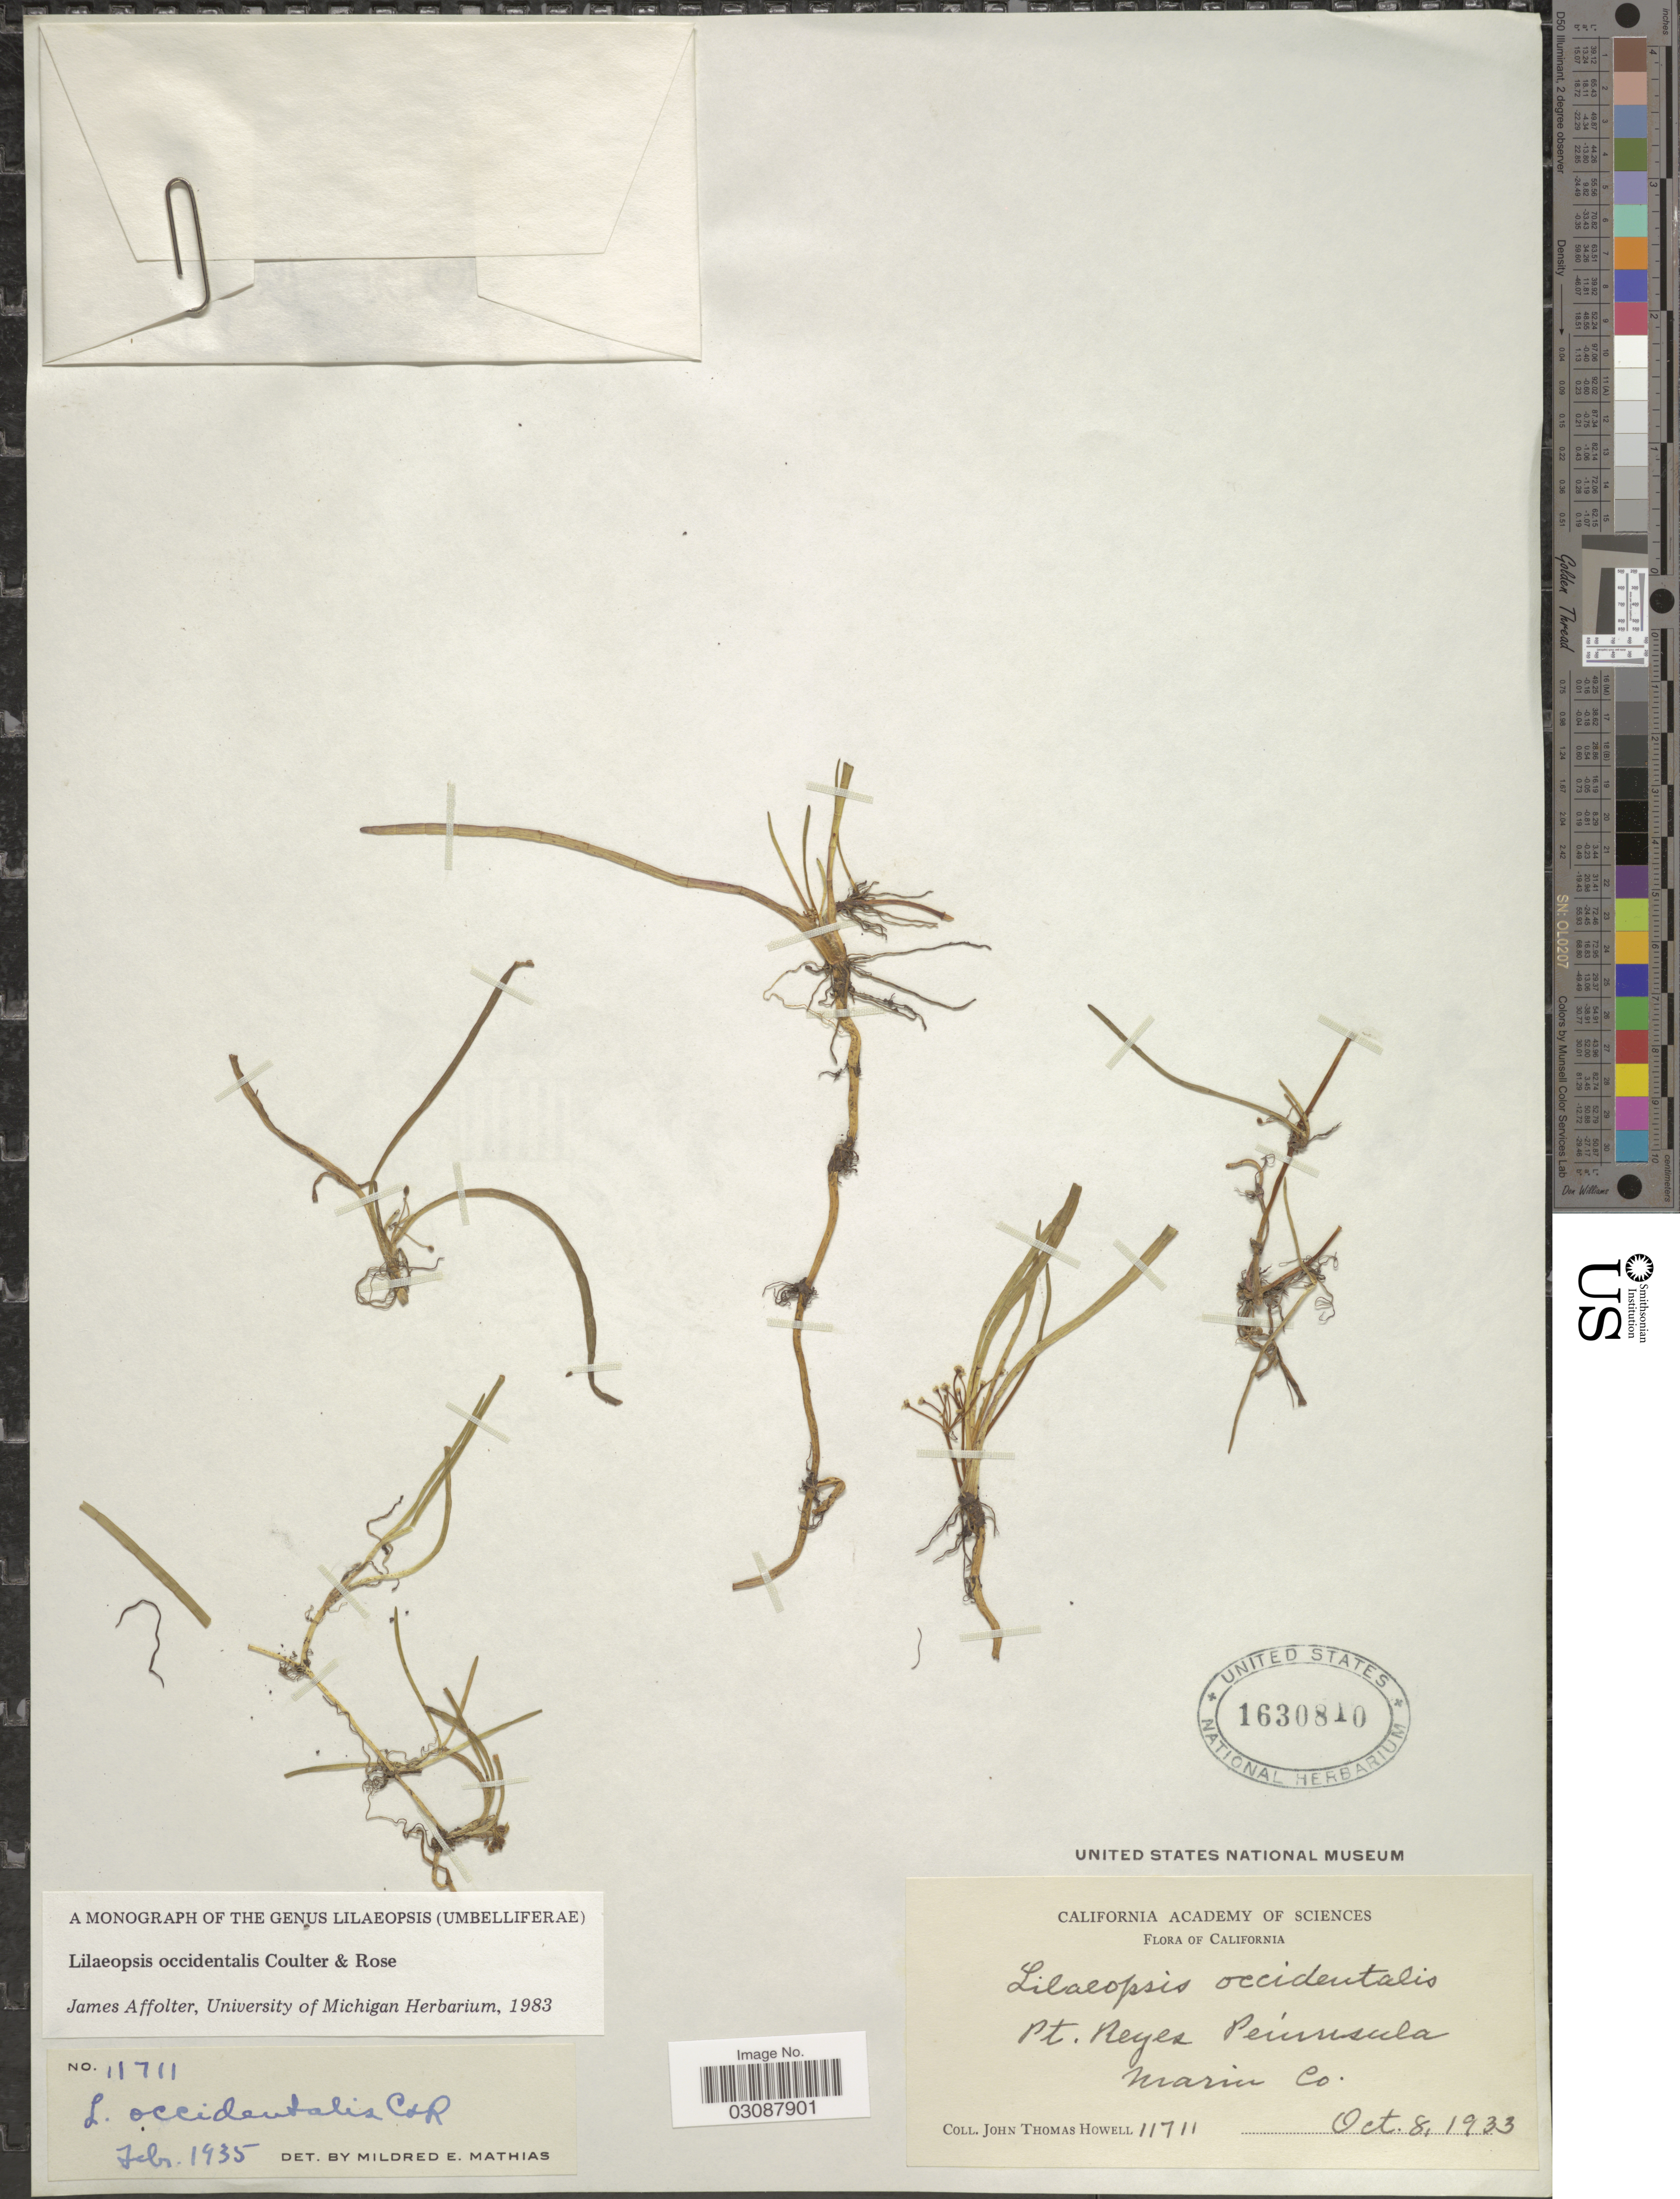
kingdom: Plantae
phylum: Tracheophyta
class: Magnoliopsida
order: Apiales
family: Apiaceae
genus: Lilaeopsis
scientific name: Lilaeopsis occidentalis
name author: J.M. Coult. & Rose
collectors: J. T. Howell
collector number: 11711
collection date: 1933-10-08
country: United States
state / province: California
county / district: Marin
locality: Pt. Reyes Peninsula. Marin Co.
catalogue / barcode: US 1630810